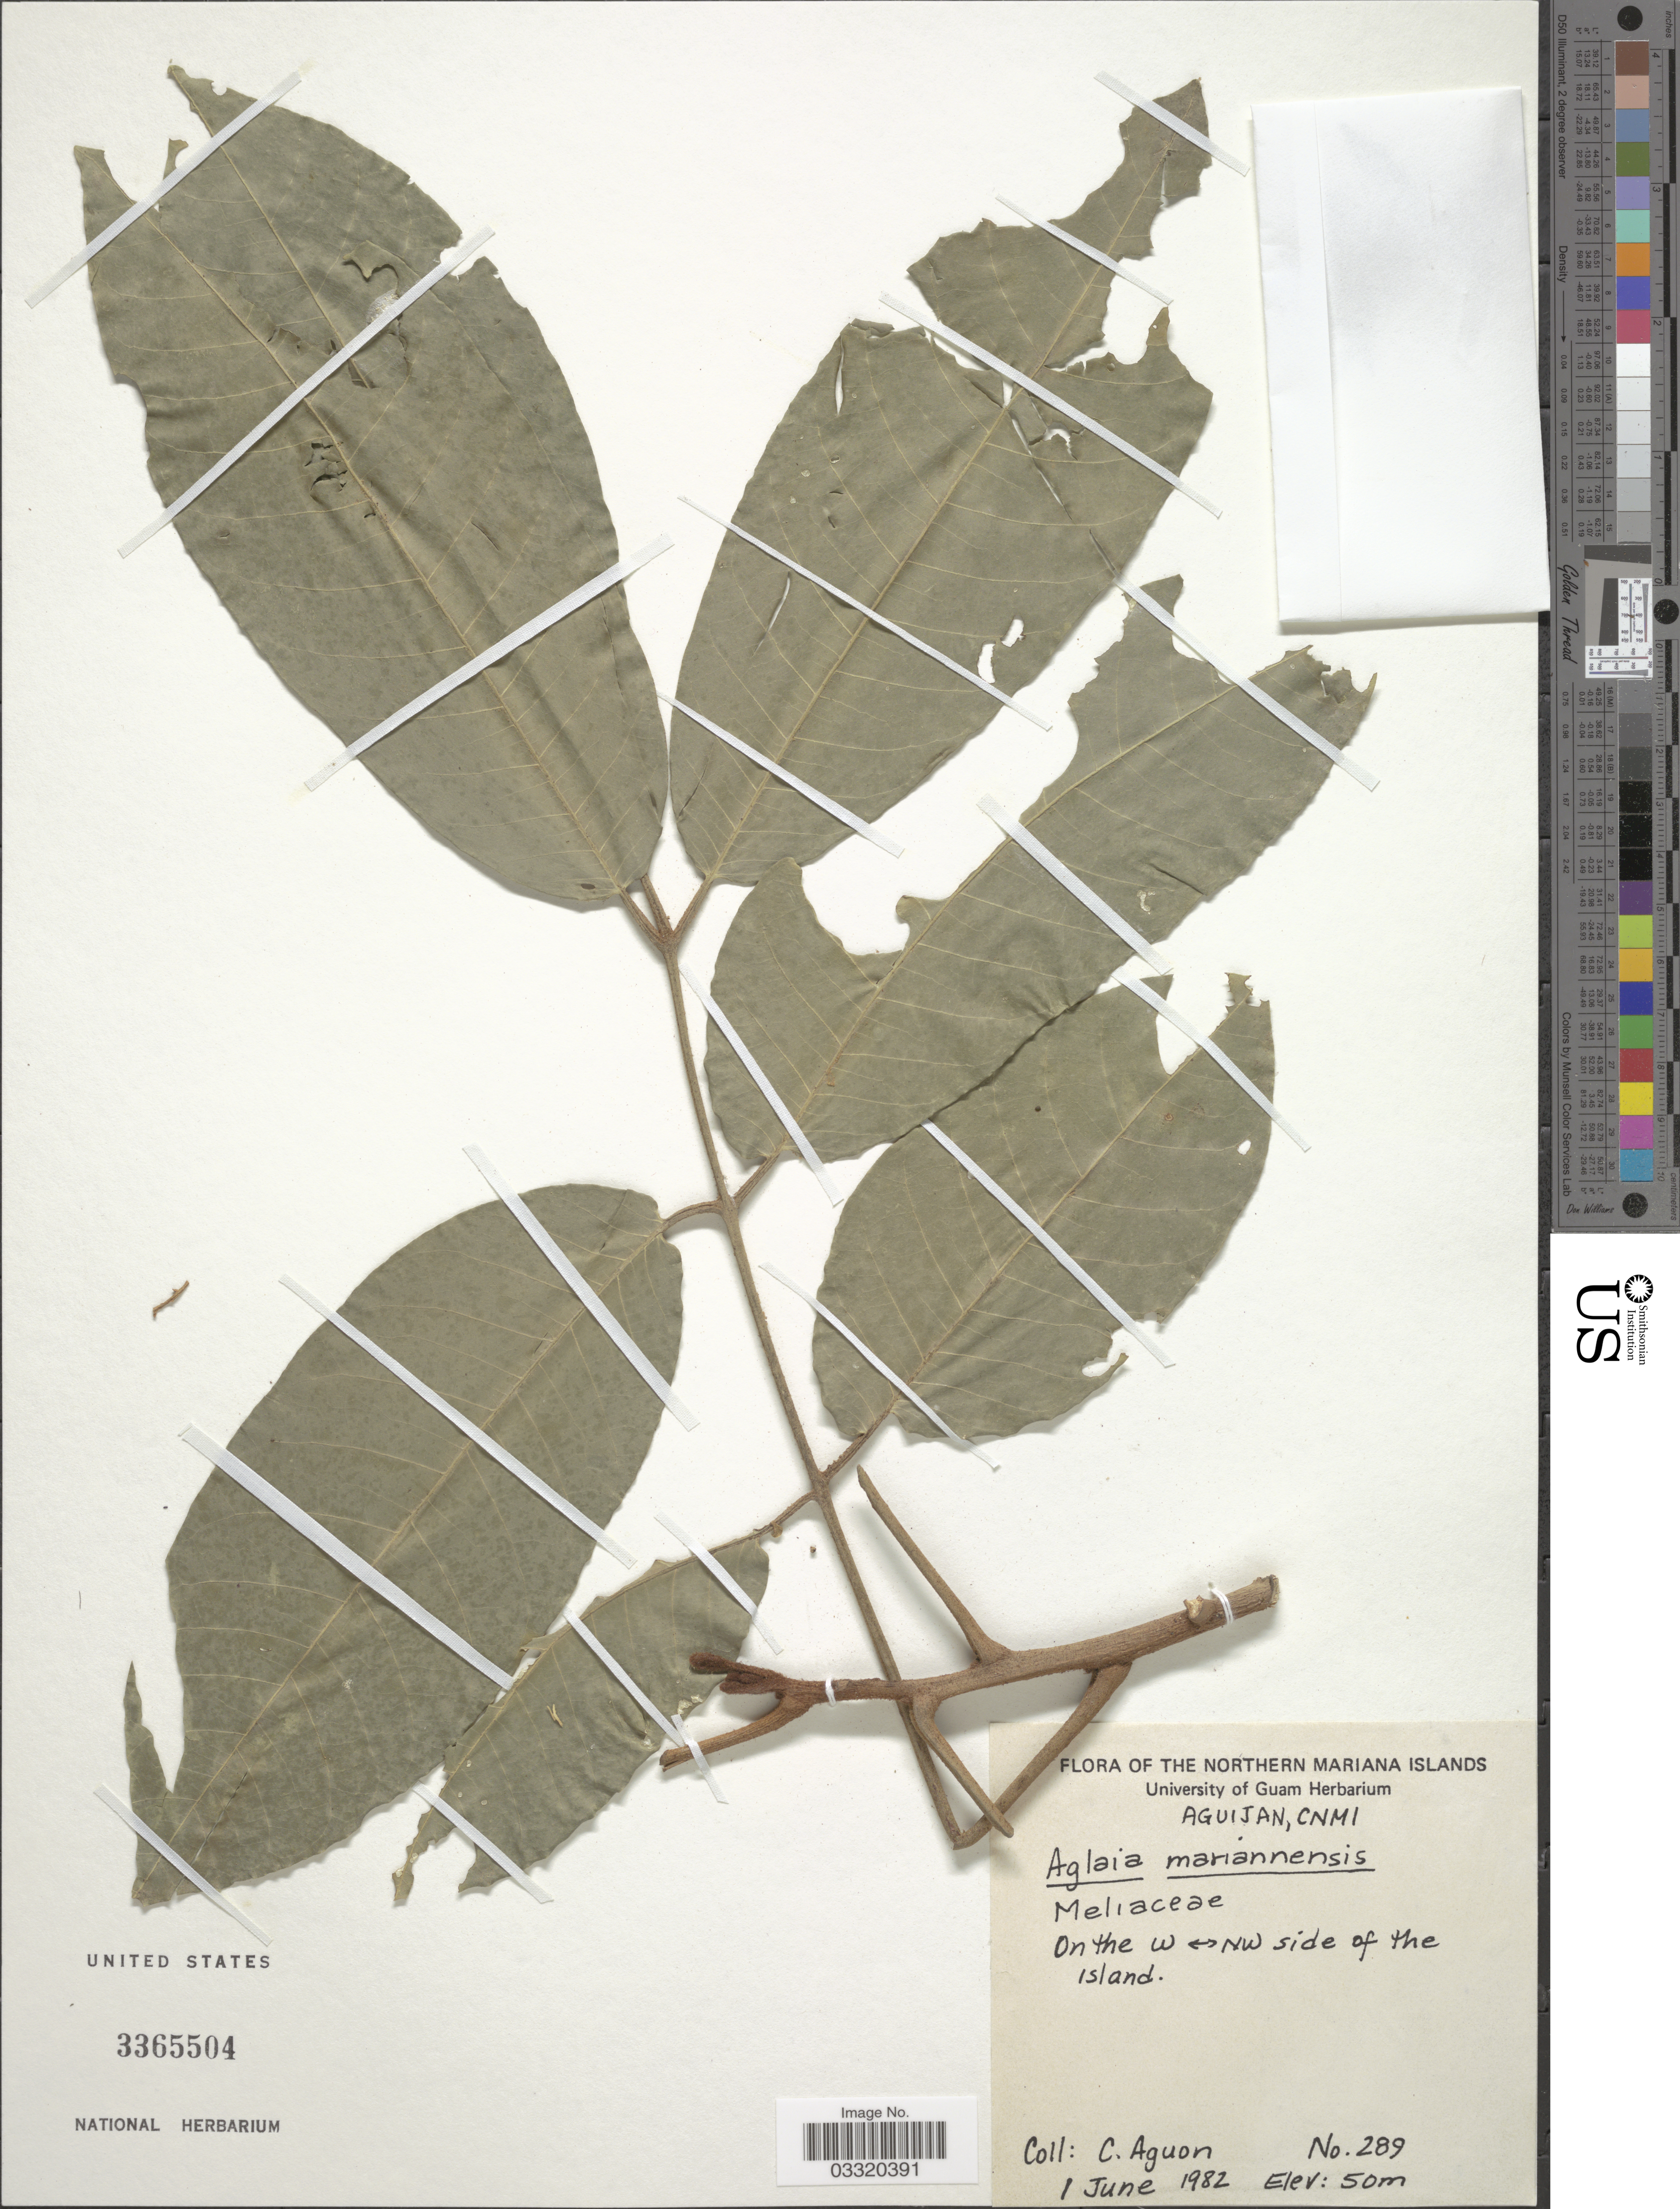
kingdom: Plantae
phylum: Tracheophyta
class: Magnoliopsida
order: Sapindales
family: Meliaceae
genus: Aglaia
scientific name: Aglaia mariannensis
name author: Merr.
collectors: C. Aguon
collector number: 289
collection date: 1982-06-01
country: Northern Mariana Islands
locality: Northern Mariana Islands. Aguijan, CNMI. On the W ↔ NW side of the Island.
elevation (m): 50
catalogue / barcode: US 3365504